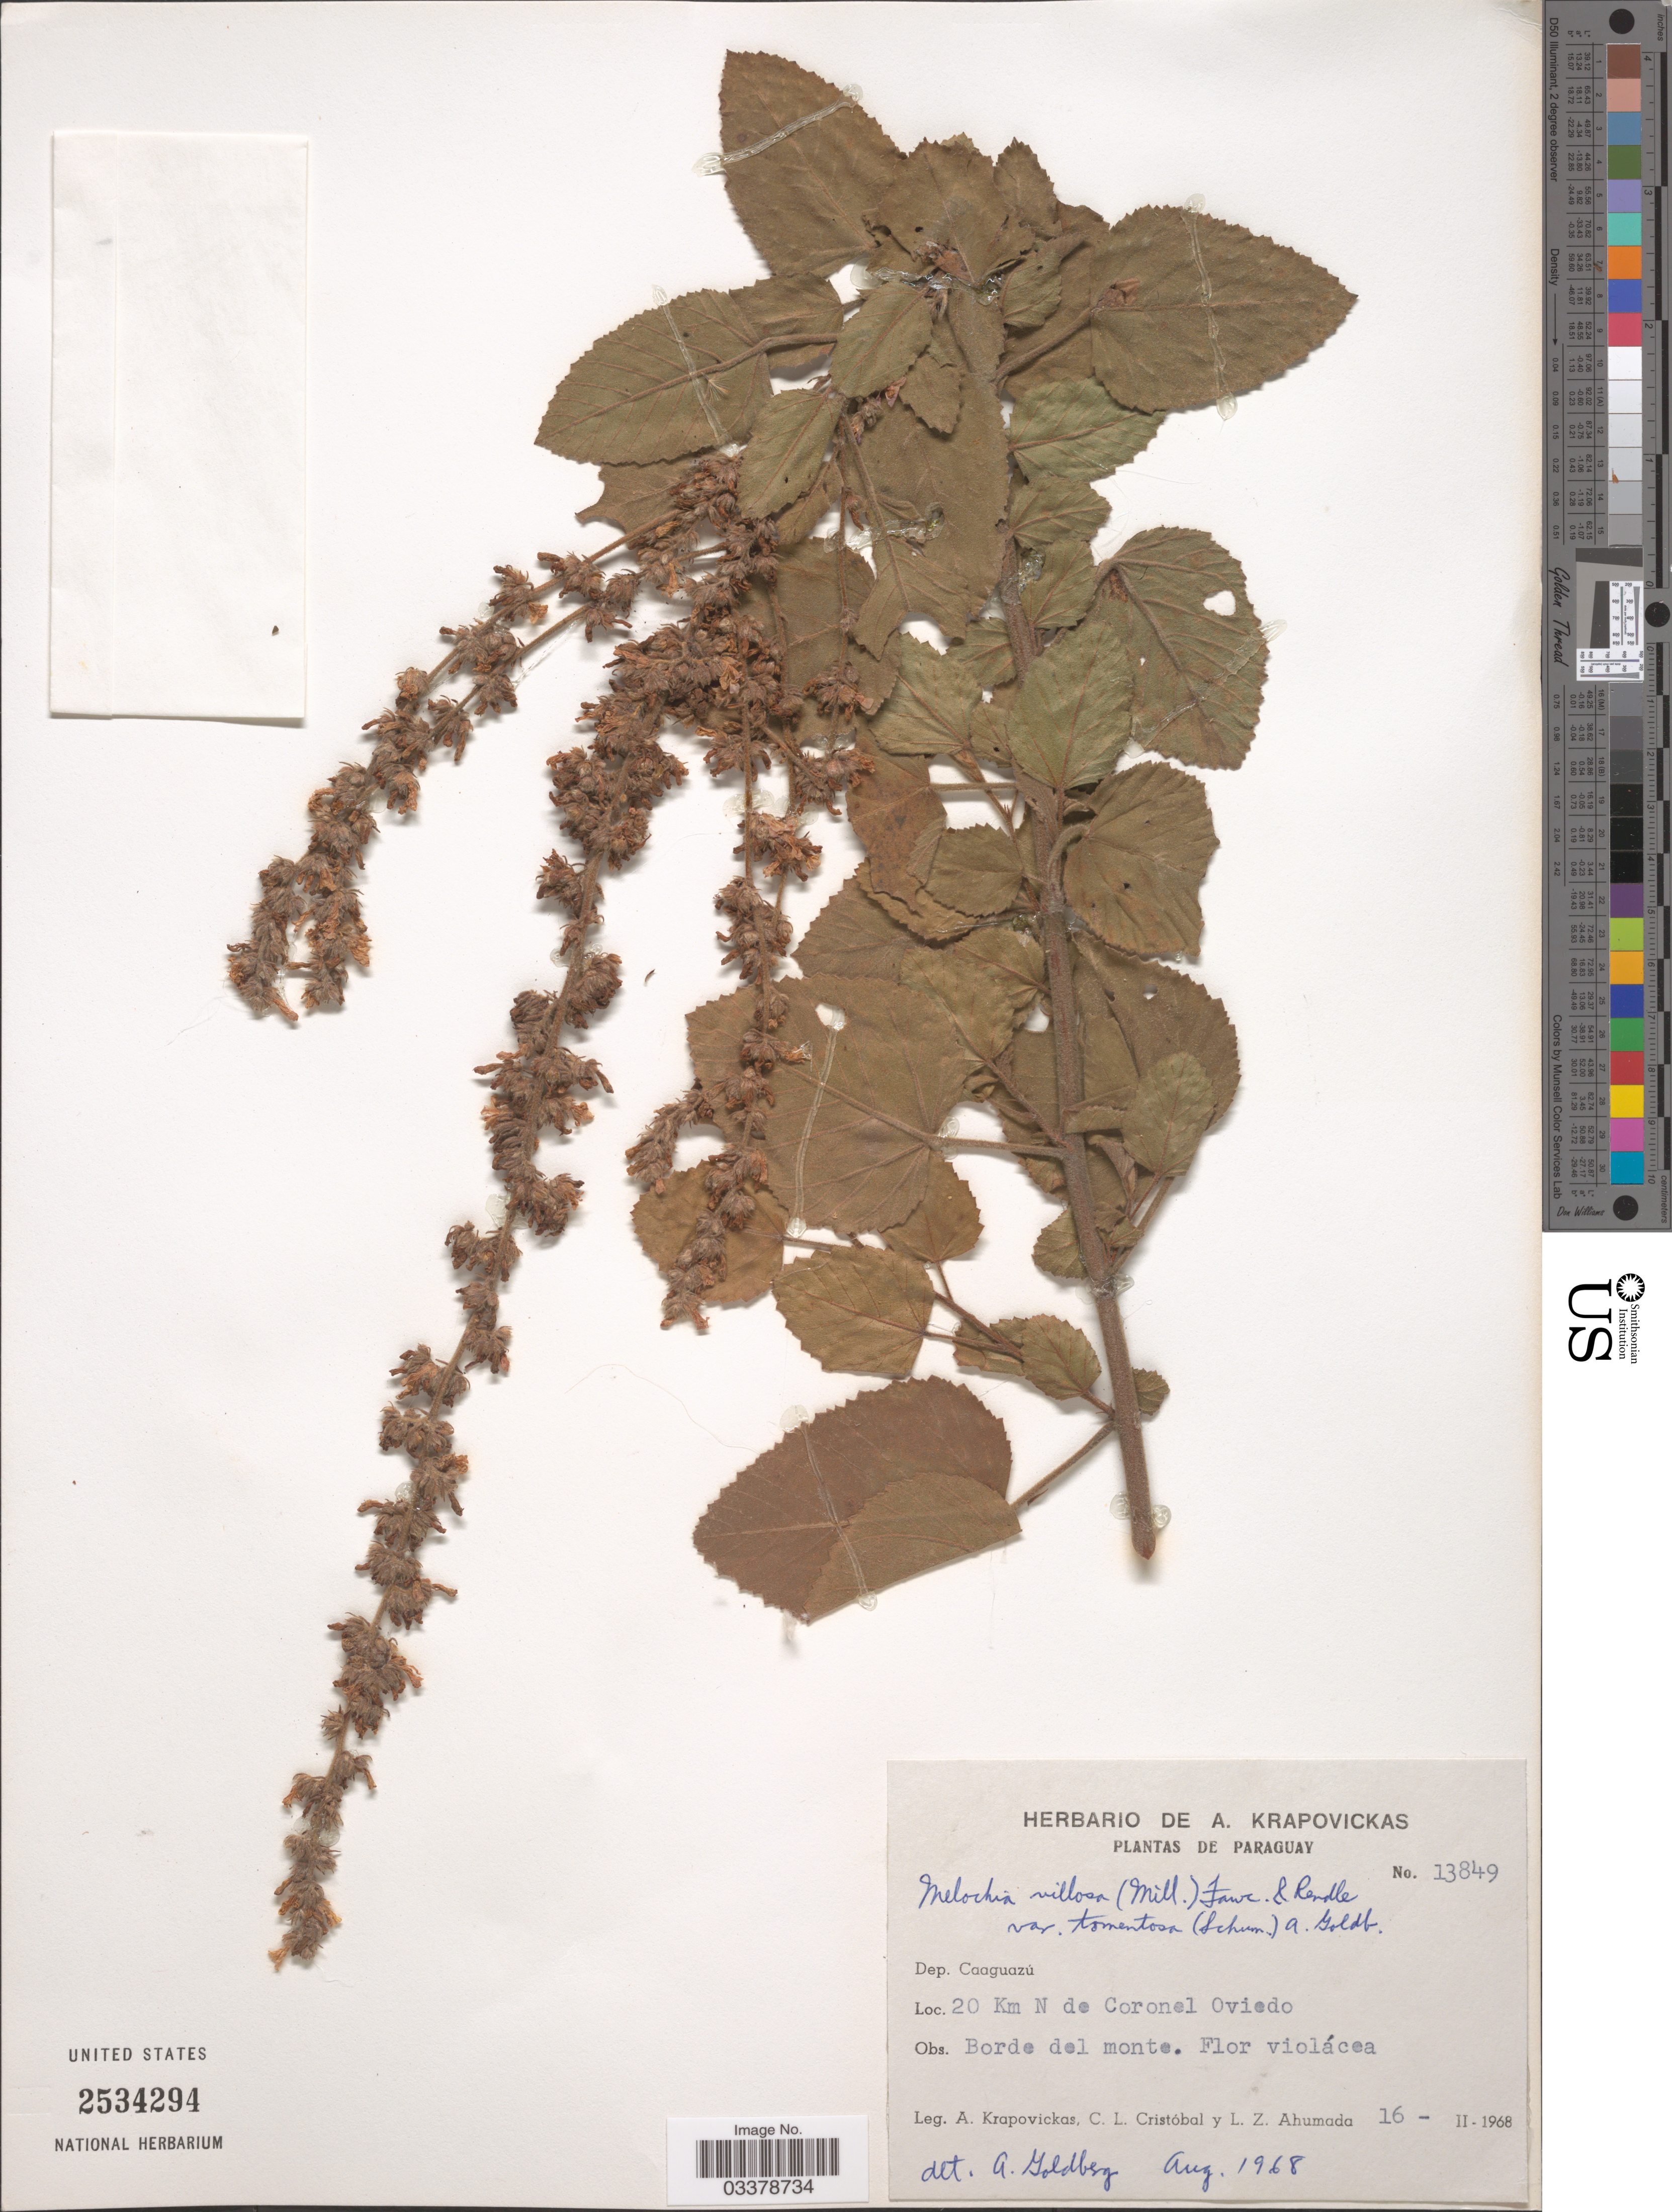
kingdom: Plantae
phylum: Tracheophyta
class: Magnoliopsida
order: Malvales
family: Malvaceae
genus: Melochia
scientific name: Melochia spicata var. tomentosa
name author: (K. Schum.) Dorr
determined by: Dorr, L. J., (BOT), Smithsonian Institution - National Museum of Natural History (UNITED STATES)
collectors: A. Krapovickas, C. L. Cristóbal & L. Ahumada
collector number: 13849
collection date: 1968-02-13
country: Paraguay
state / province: Caaguazu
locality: Dep. Caaguazú. 20 Km N de Coronal Oviedo. Borde del monte.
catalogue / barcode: US 2534294